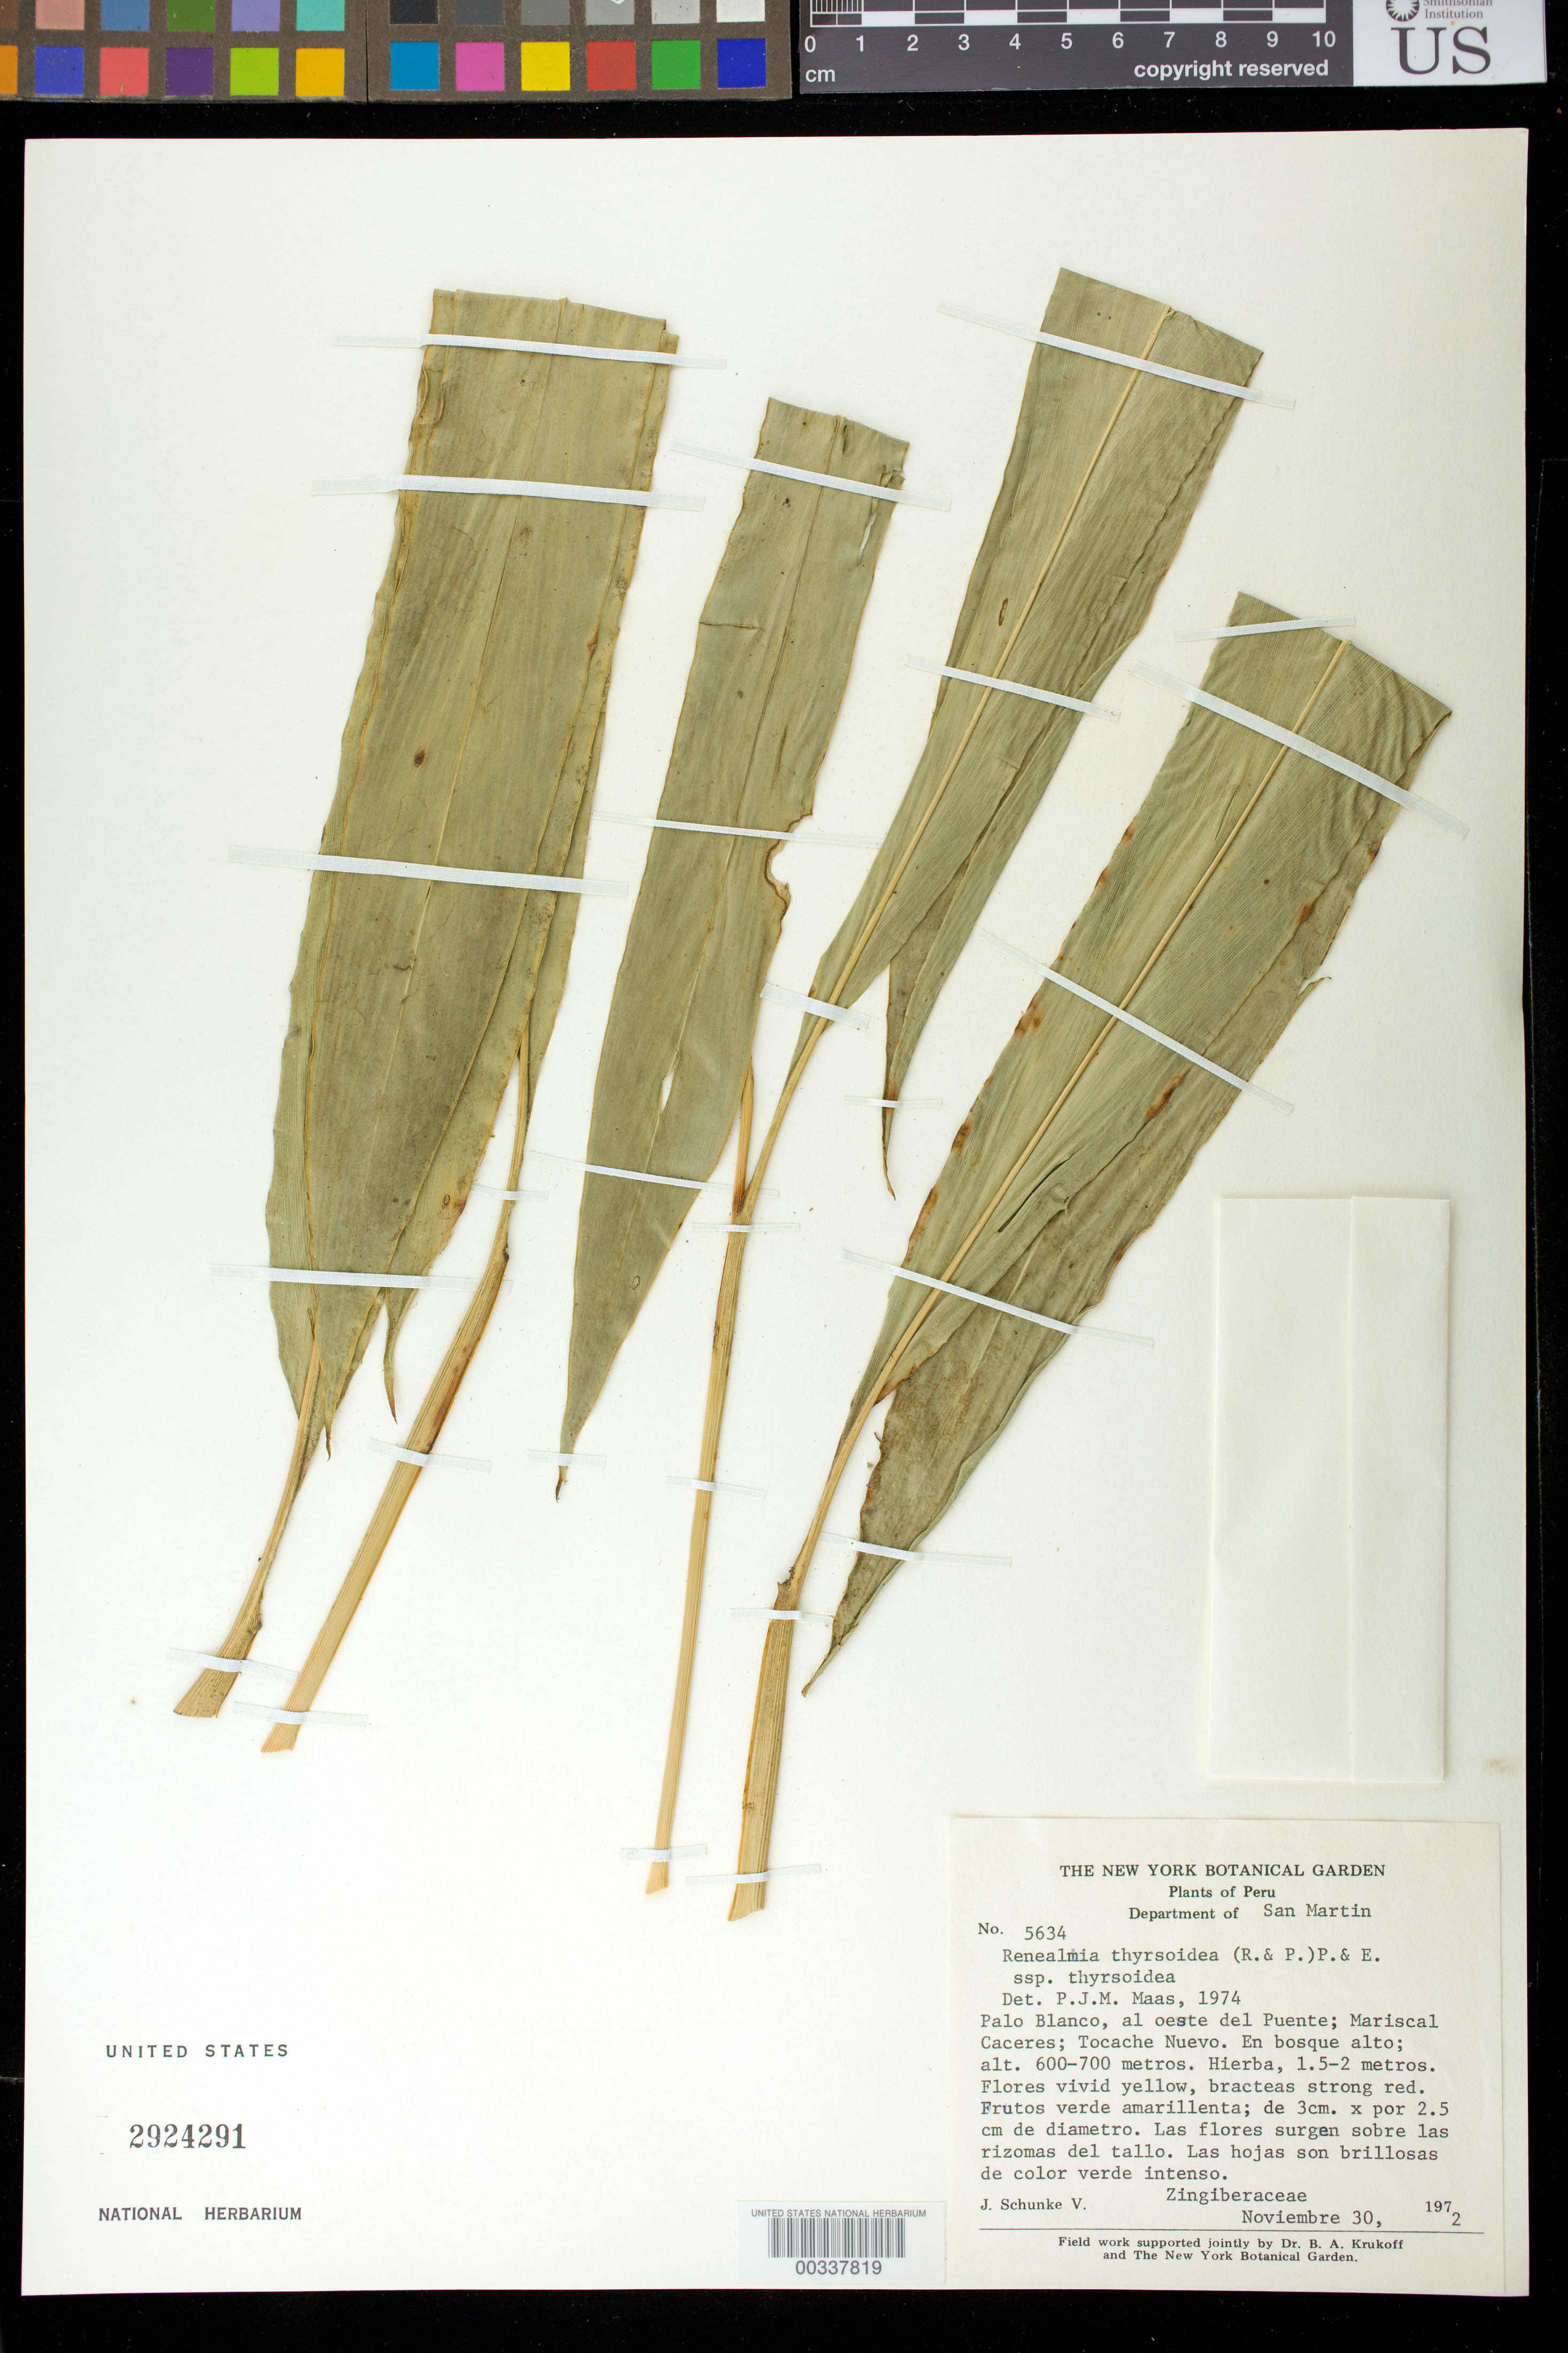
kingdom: Plantae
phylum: Tracheophyta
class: Liliopsida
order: Zingiberales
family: Zingiberaceae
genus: Renealmia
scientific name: Renealmia thyrsoidea subsp. thyrsoidea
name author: (Ruiz & Pav.) Poepp. & Endl.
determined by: Maas, Paul J. M.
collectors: J. Schunke Vigo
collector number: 5634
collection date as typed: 30 Nov 1972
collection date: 1972-11-30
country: Peru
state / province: San Martín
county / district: Mariscal Cáceres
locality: Palo blanco, al oeste del puente, tocache nuevo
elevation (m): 600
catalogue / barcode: US 2924291